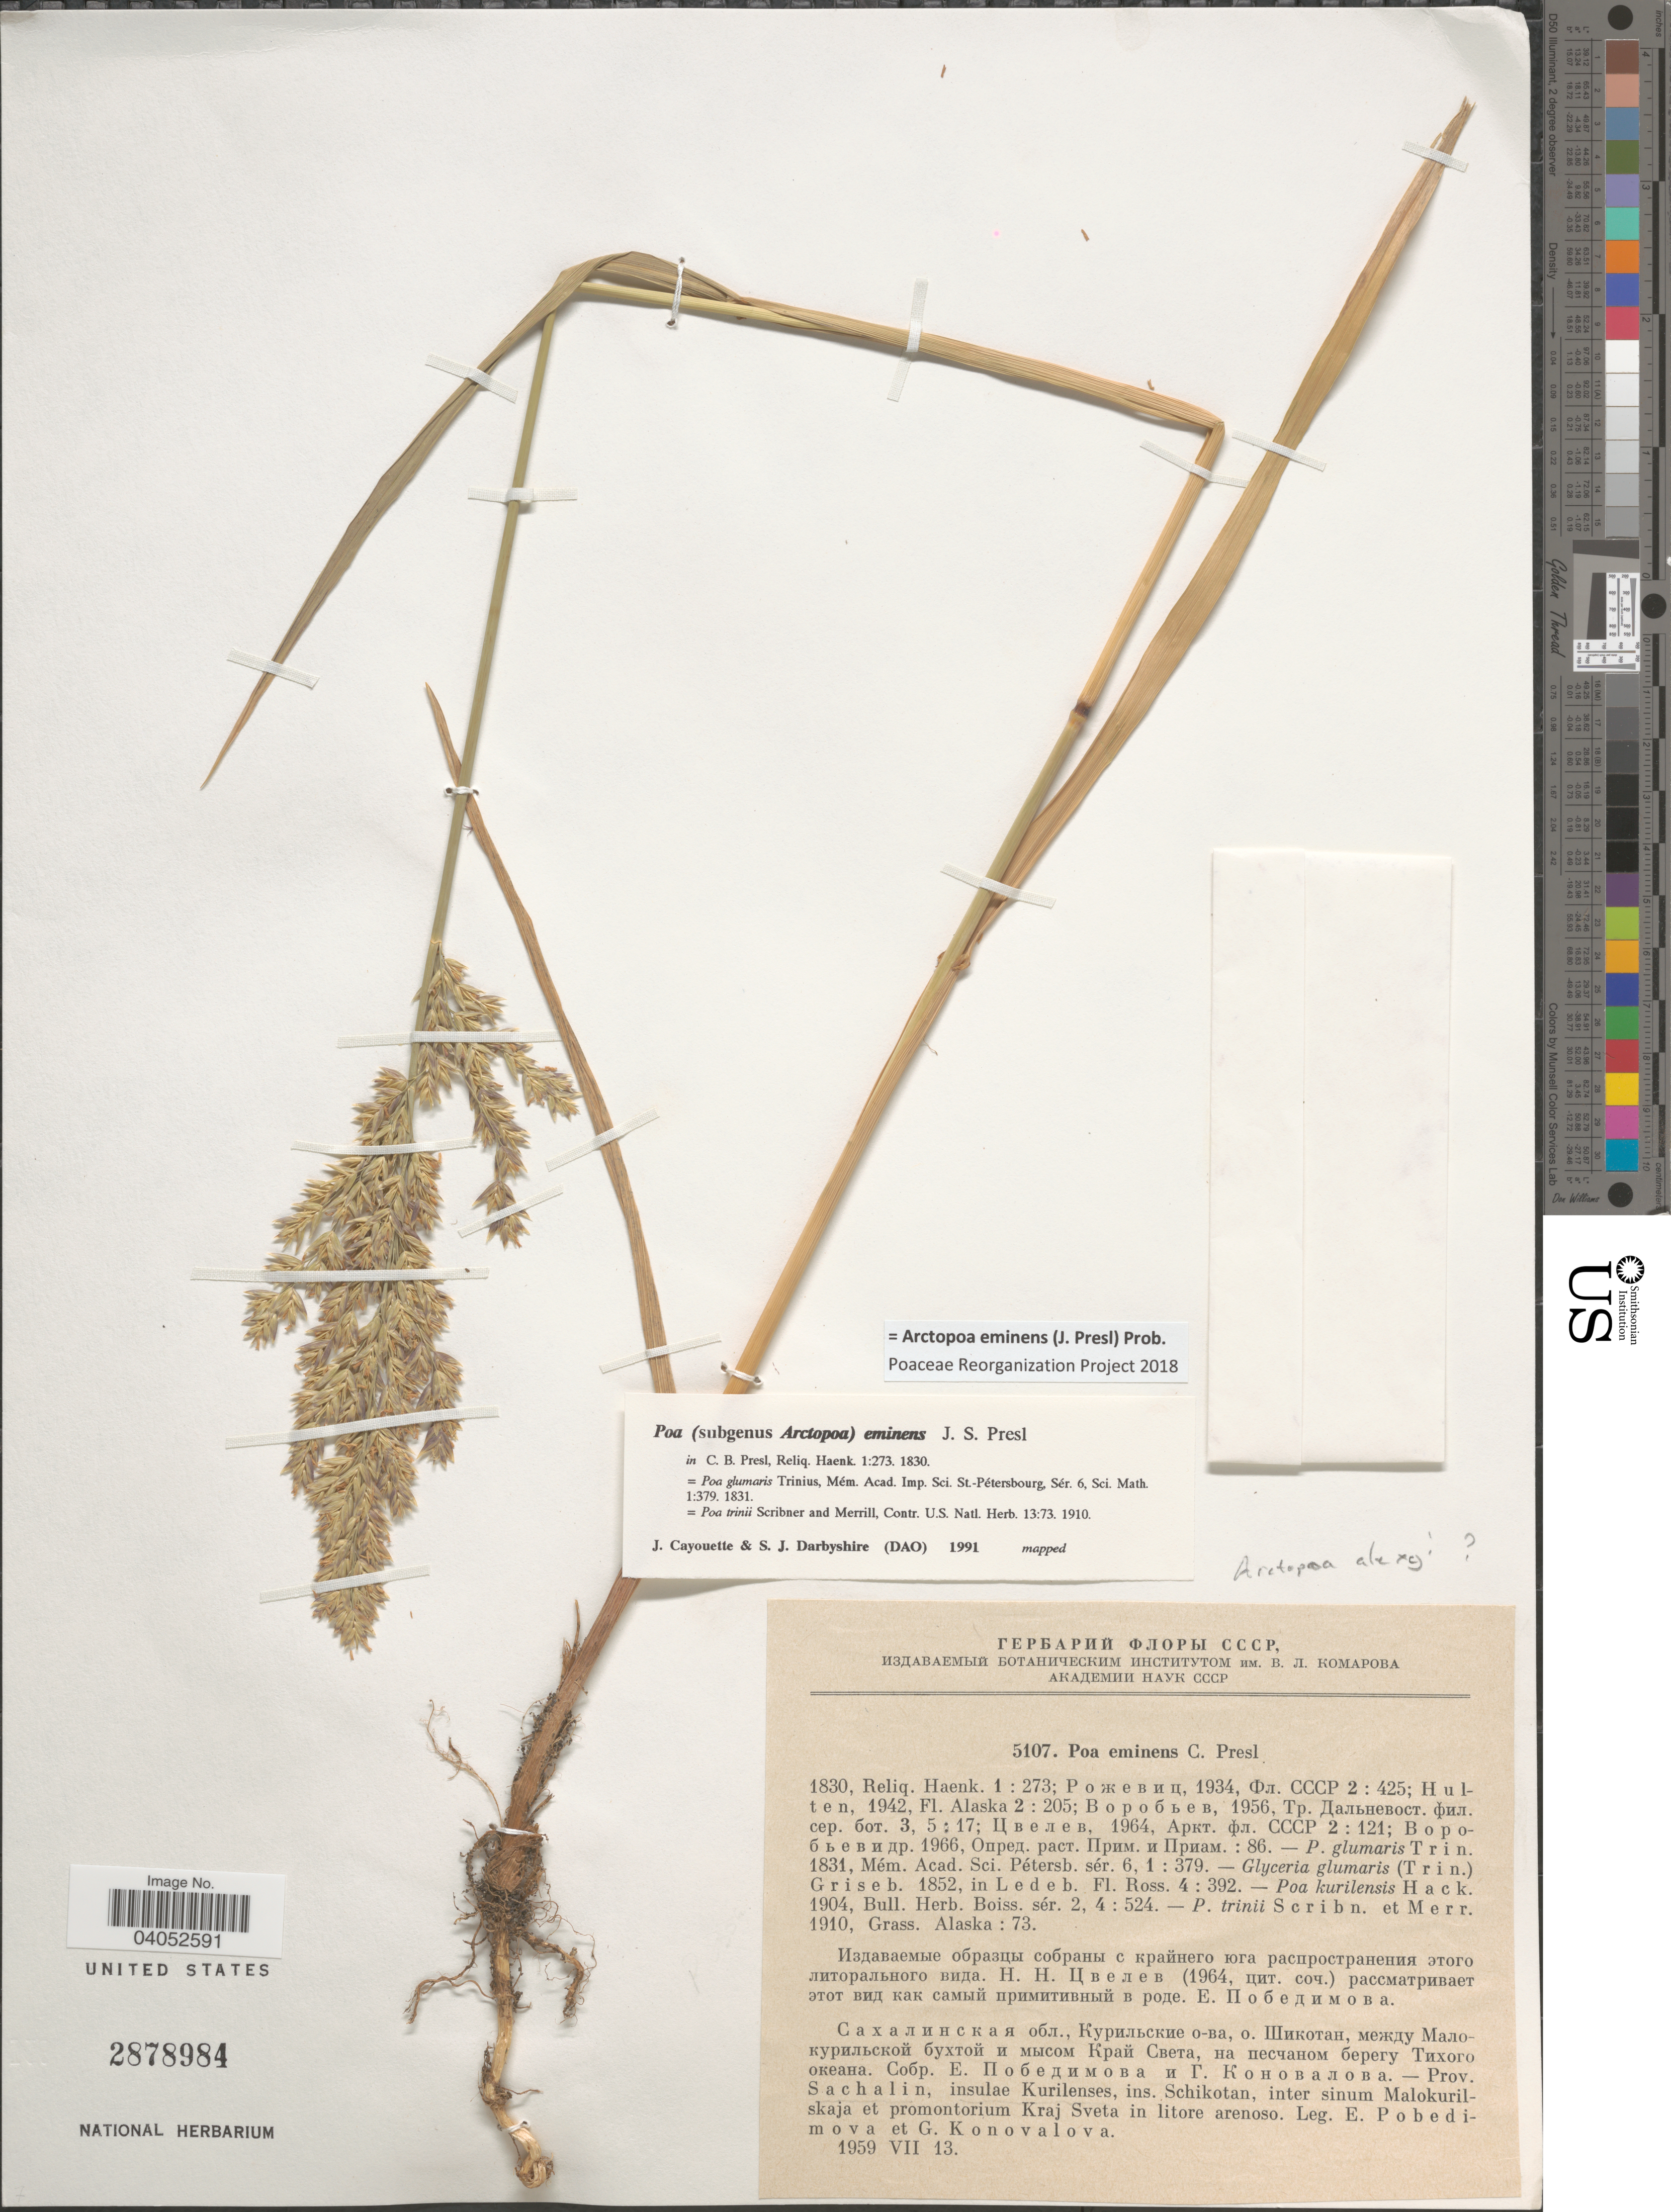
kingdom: Plantae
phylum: Tracheophyta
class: Liliopsida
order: Poales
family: Poaceae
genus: Arctopoa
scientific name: Arctopoa eminens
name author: (J. Presl) Prob.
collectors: E. Pobedimova & G. Konovalova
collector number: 5107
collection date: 1959-07-13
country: Russian Federation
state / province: Sakhalin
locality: Prov. Sachalin, insulae Kurilenses, ins. Schikotan, inter sinum Malokuril-skaja et promontorium Kraj Sveta in litore arenoso.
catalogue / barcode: US 2878984